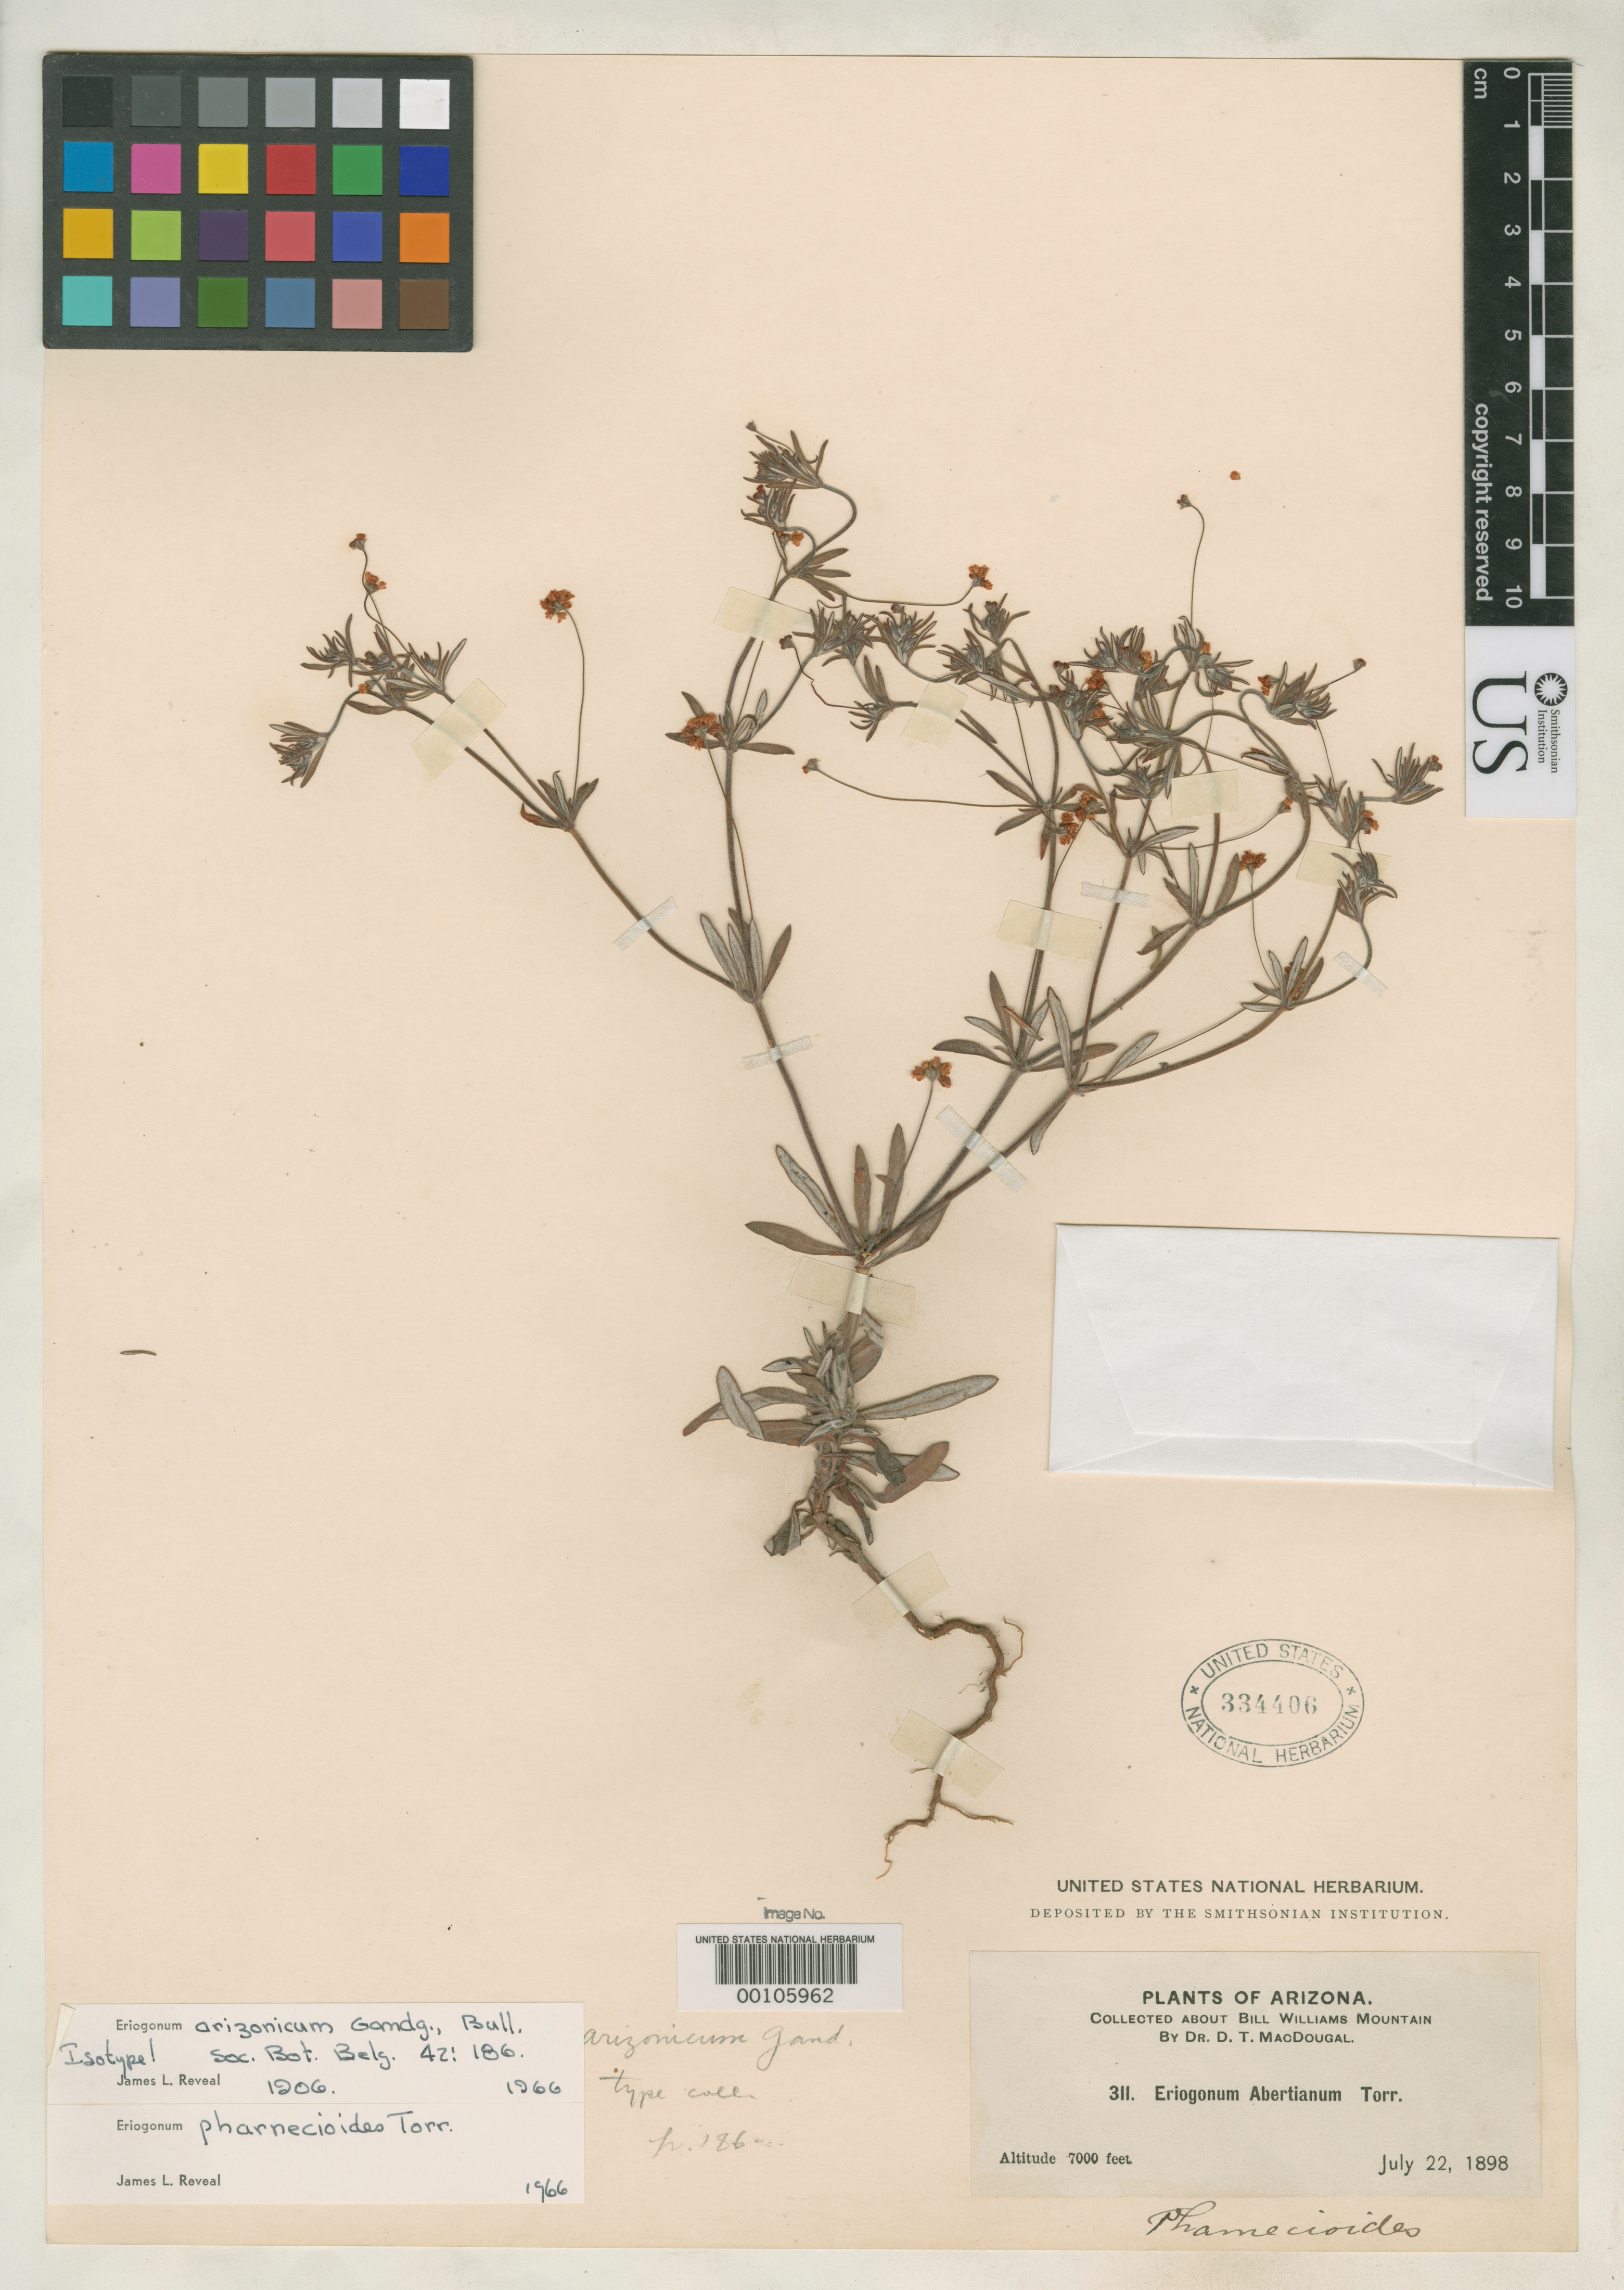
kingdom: Plantae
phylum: Tracheophyta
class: Magnoliopsida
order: Caryophyllales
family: Polygonaceae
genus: Eriogonum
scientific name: Eriogonum arizonicum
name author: Gand.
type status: Isotype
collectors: D. T. MacDougal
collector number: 311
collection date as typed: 22 Jul 1898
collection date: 1898-07-22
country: United States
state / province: Arizona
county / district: Coconino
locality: Bill Williams Mtns.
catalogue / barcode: US 334406